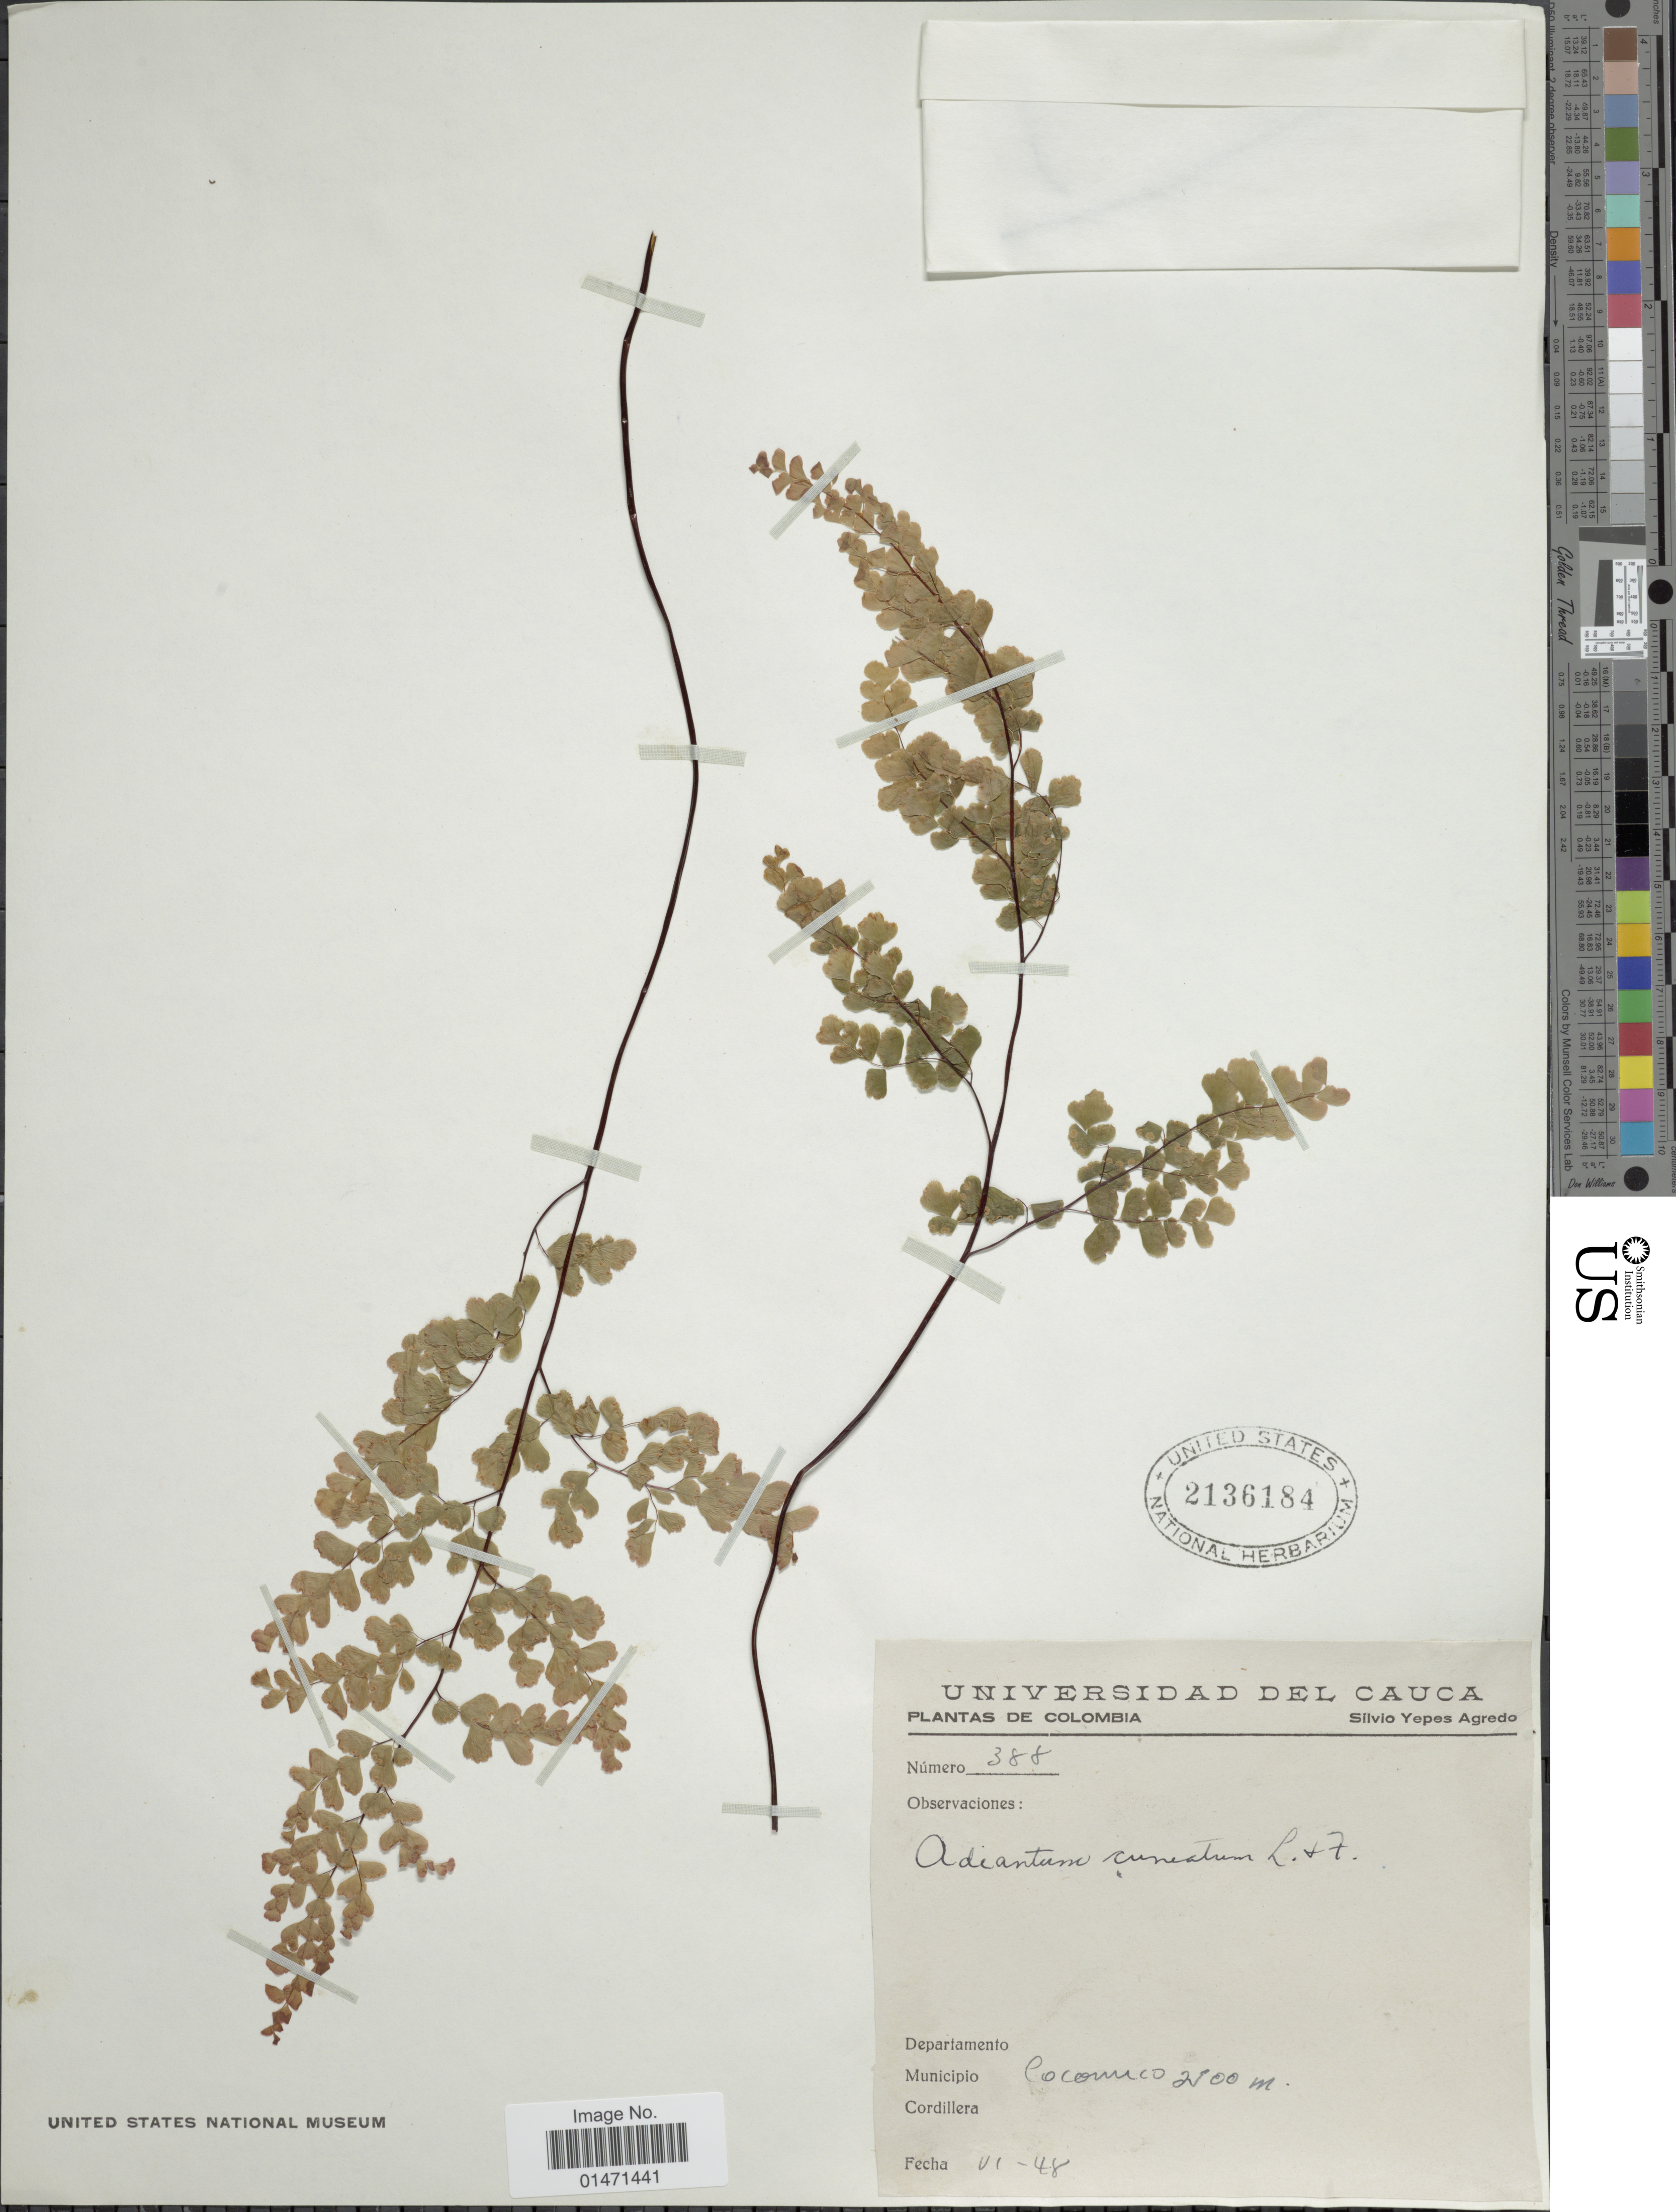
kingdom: Plantae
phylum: Tracheophyta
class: Polypodiopsida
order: Polypodiales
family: Pteridaceae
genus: Adiantum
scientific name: Adiantum raddianum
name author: C. Presl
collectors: S. Y. Agredo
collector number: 388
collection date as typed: Transcribed d/m/y: /6/48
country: Colombia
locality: Plantas de Colombia, Coconuco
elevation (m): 2300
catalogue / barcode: US 2136184